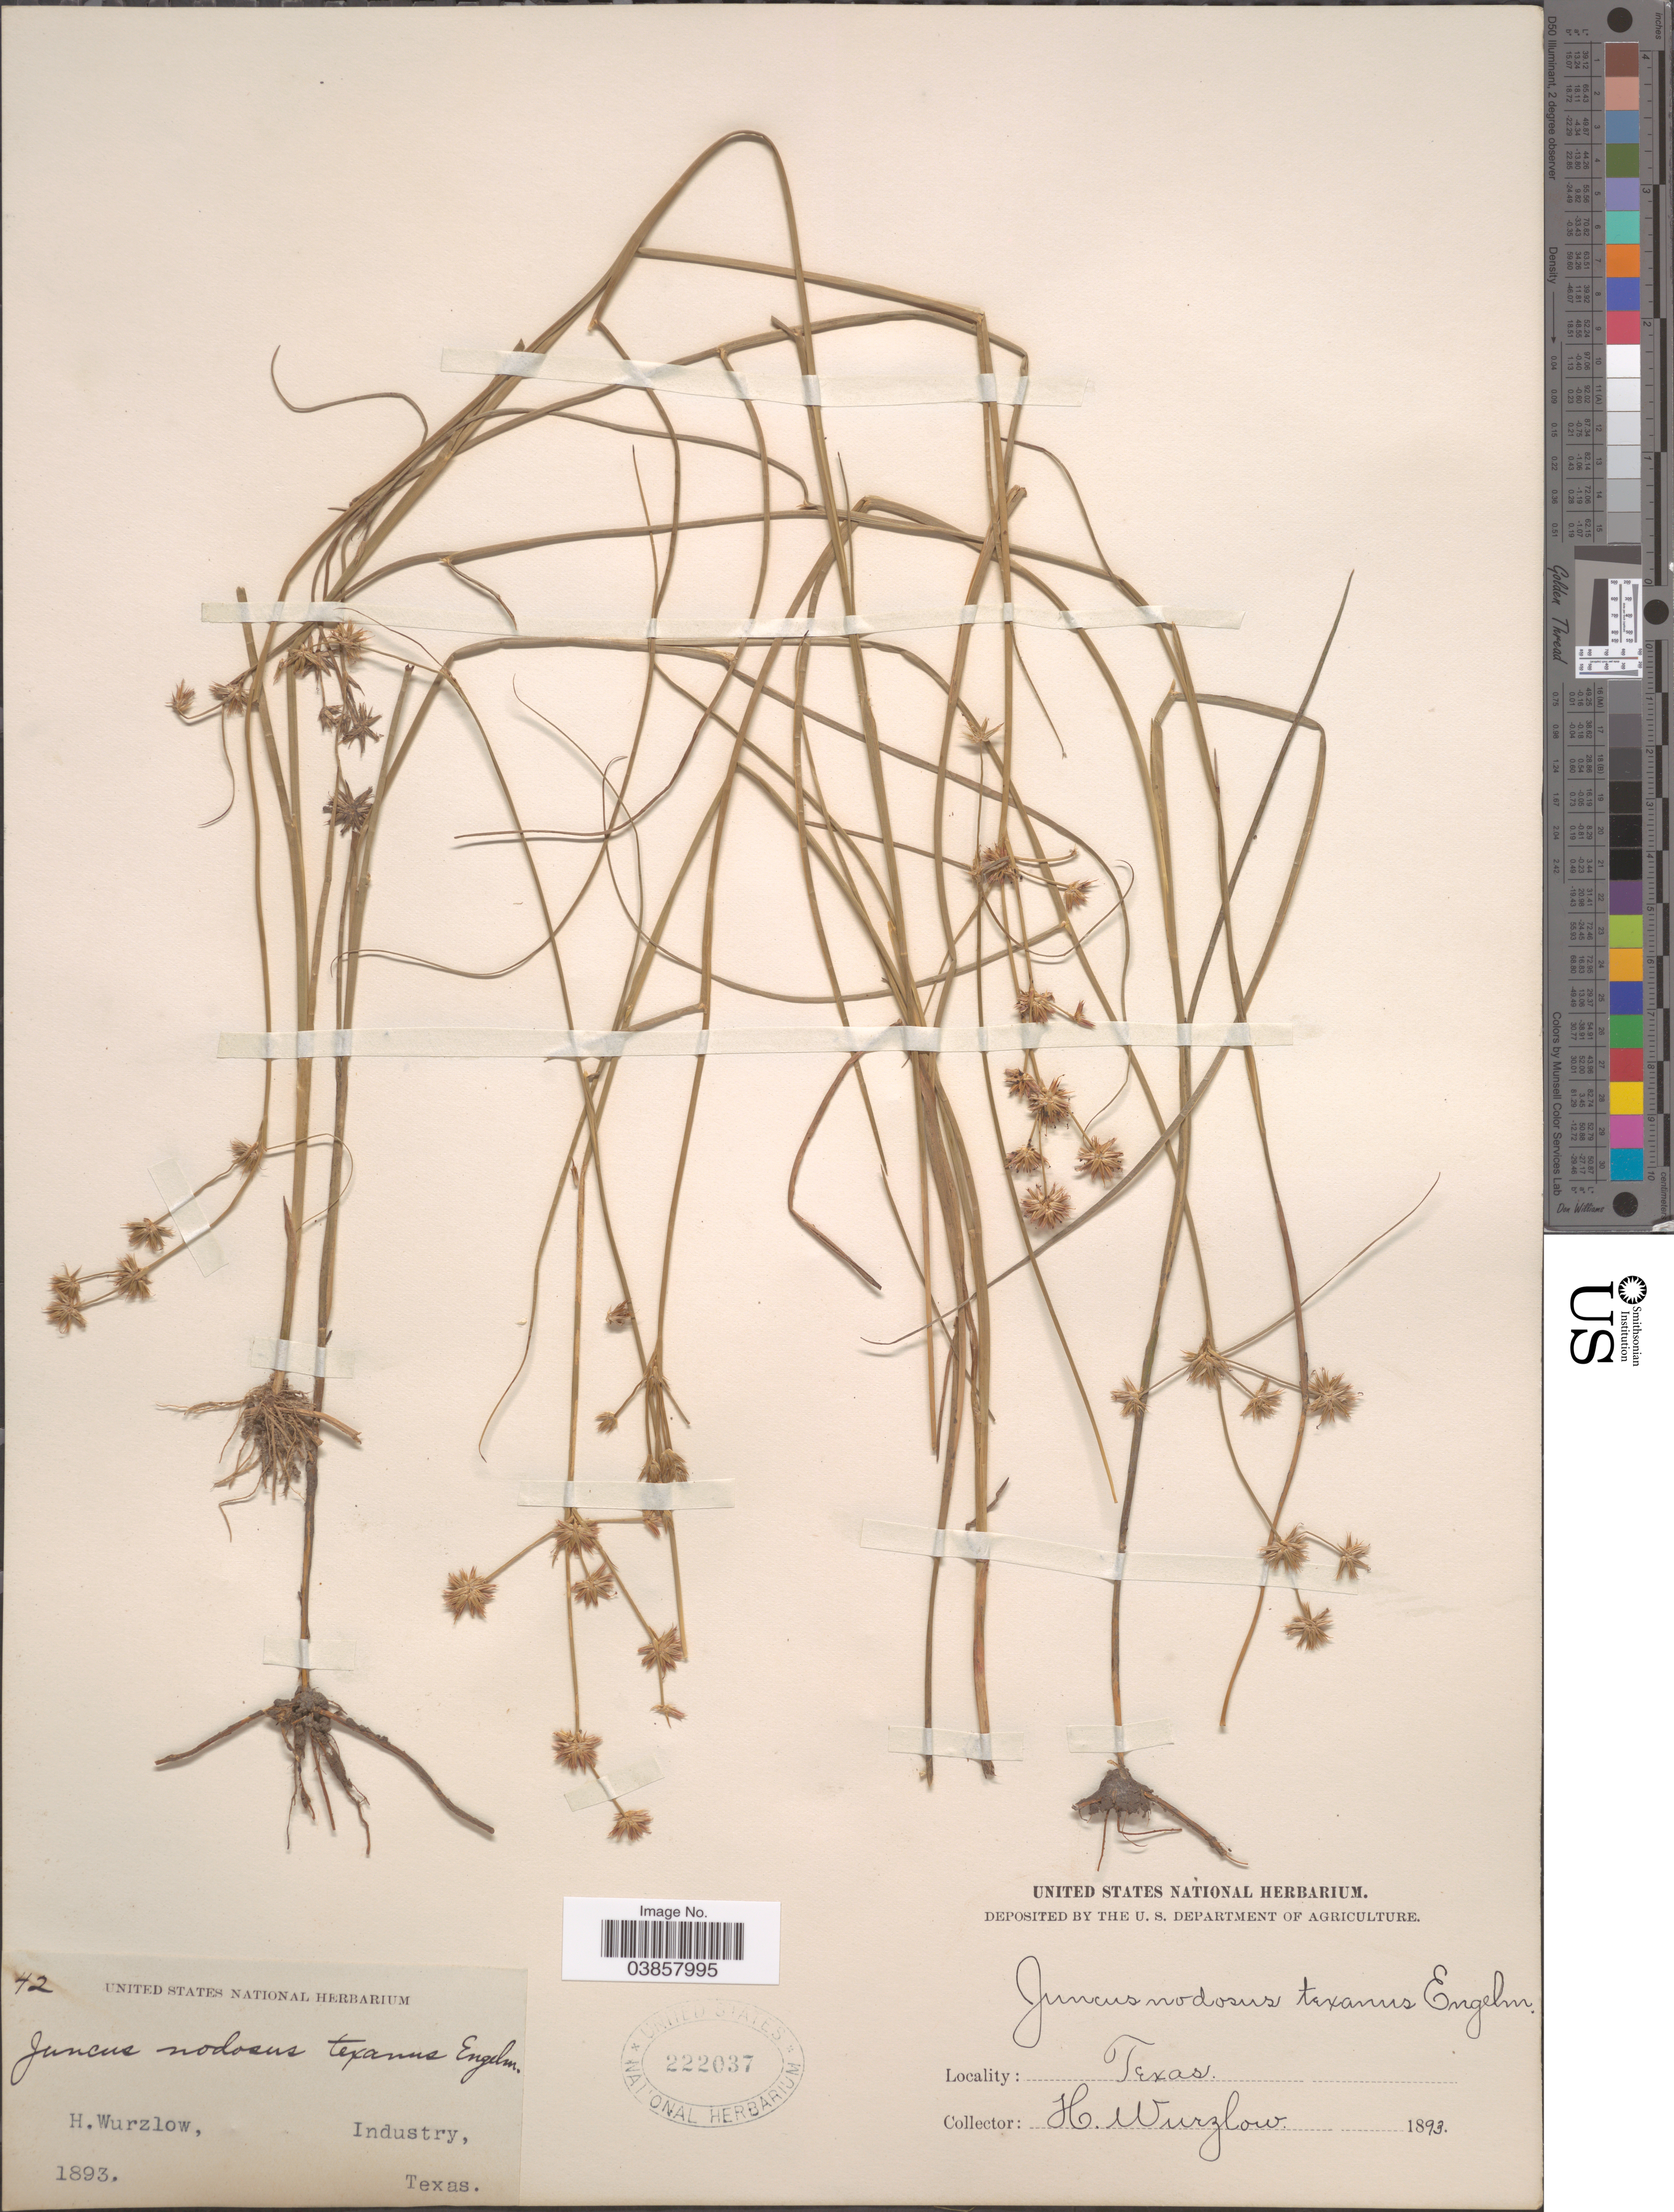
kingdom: Plantae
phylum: Tracheophyta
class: Liliopsida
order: Poales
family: Juncaceae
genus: Juncus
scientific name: Juncus texanus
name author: (Engelm.) Coville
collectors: H. Wurzlow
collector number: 42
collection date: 1893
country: United States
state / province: Texas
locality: Industry.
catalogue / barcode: US 222037